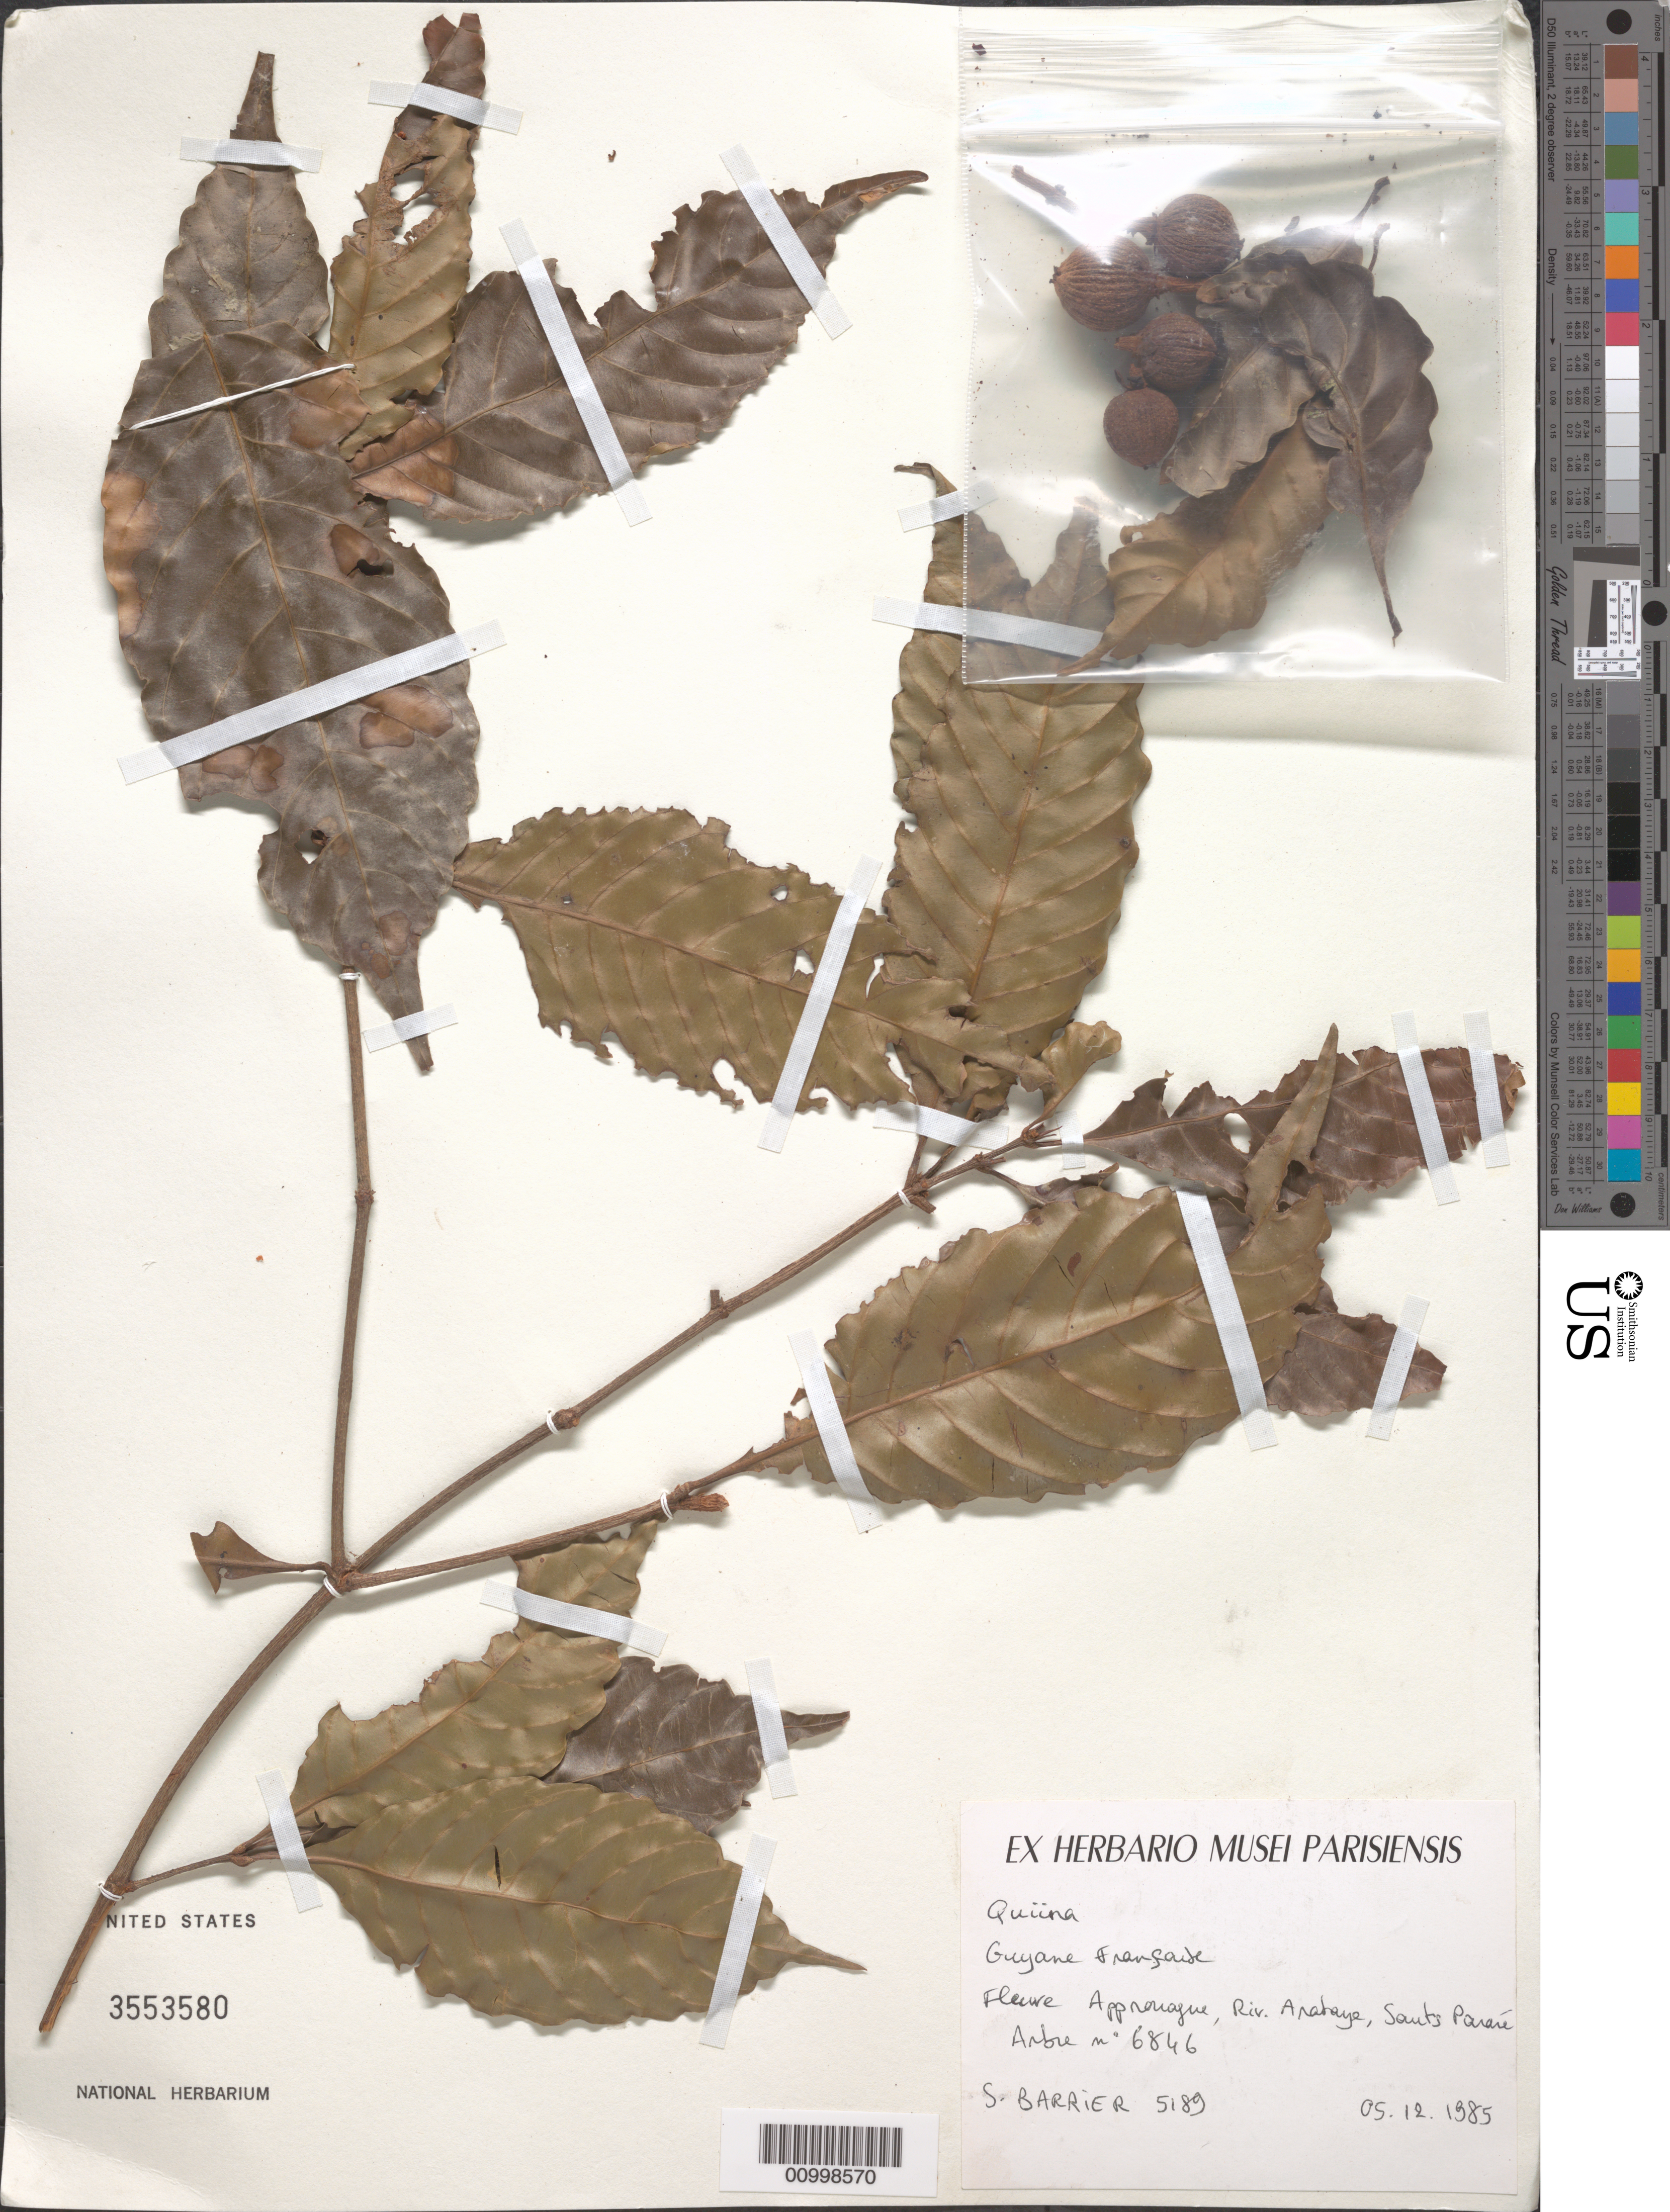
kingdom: Plantae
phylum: Tracheophyta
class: Magnoliopsida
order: Malpighiales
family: Quiinaceae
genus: Quiina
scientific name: Quiina sp.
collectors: S. Barrier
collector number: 5189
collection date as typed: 12-Oct-85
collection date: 1985-10-12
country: French Guiana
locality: Fleuve Approuague, Riviere Arataye, Saut Pararé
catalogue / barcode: US 3553580